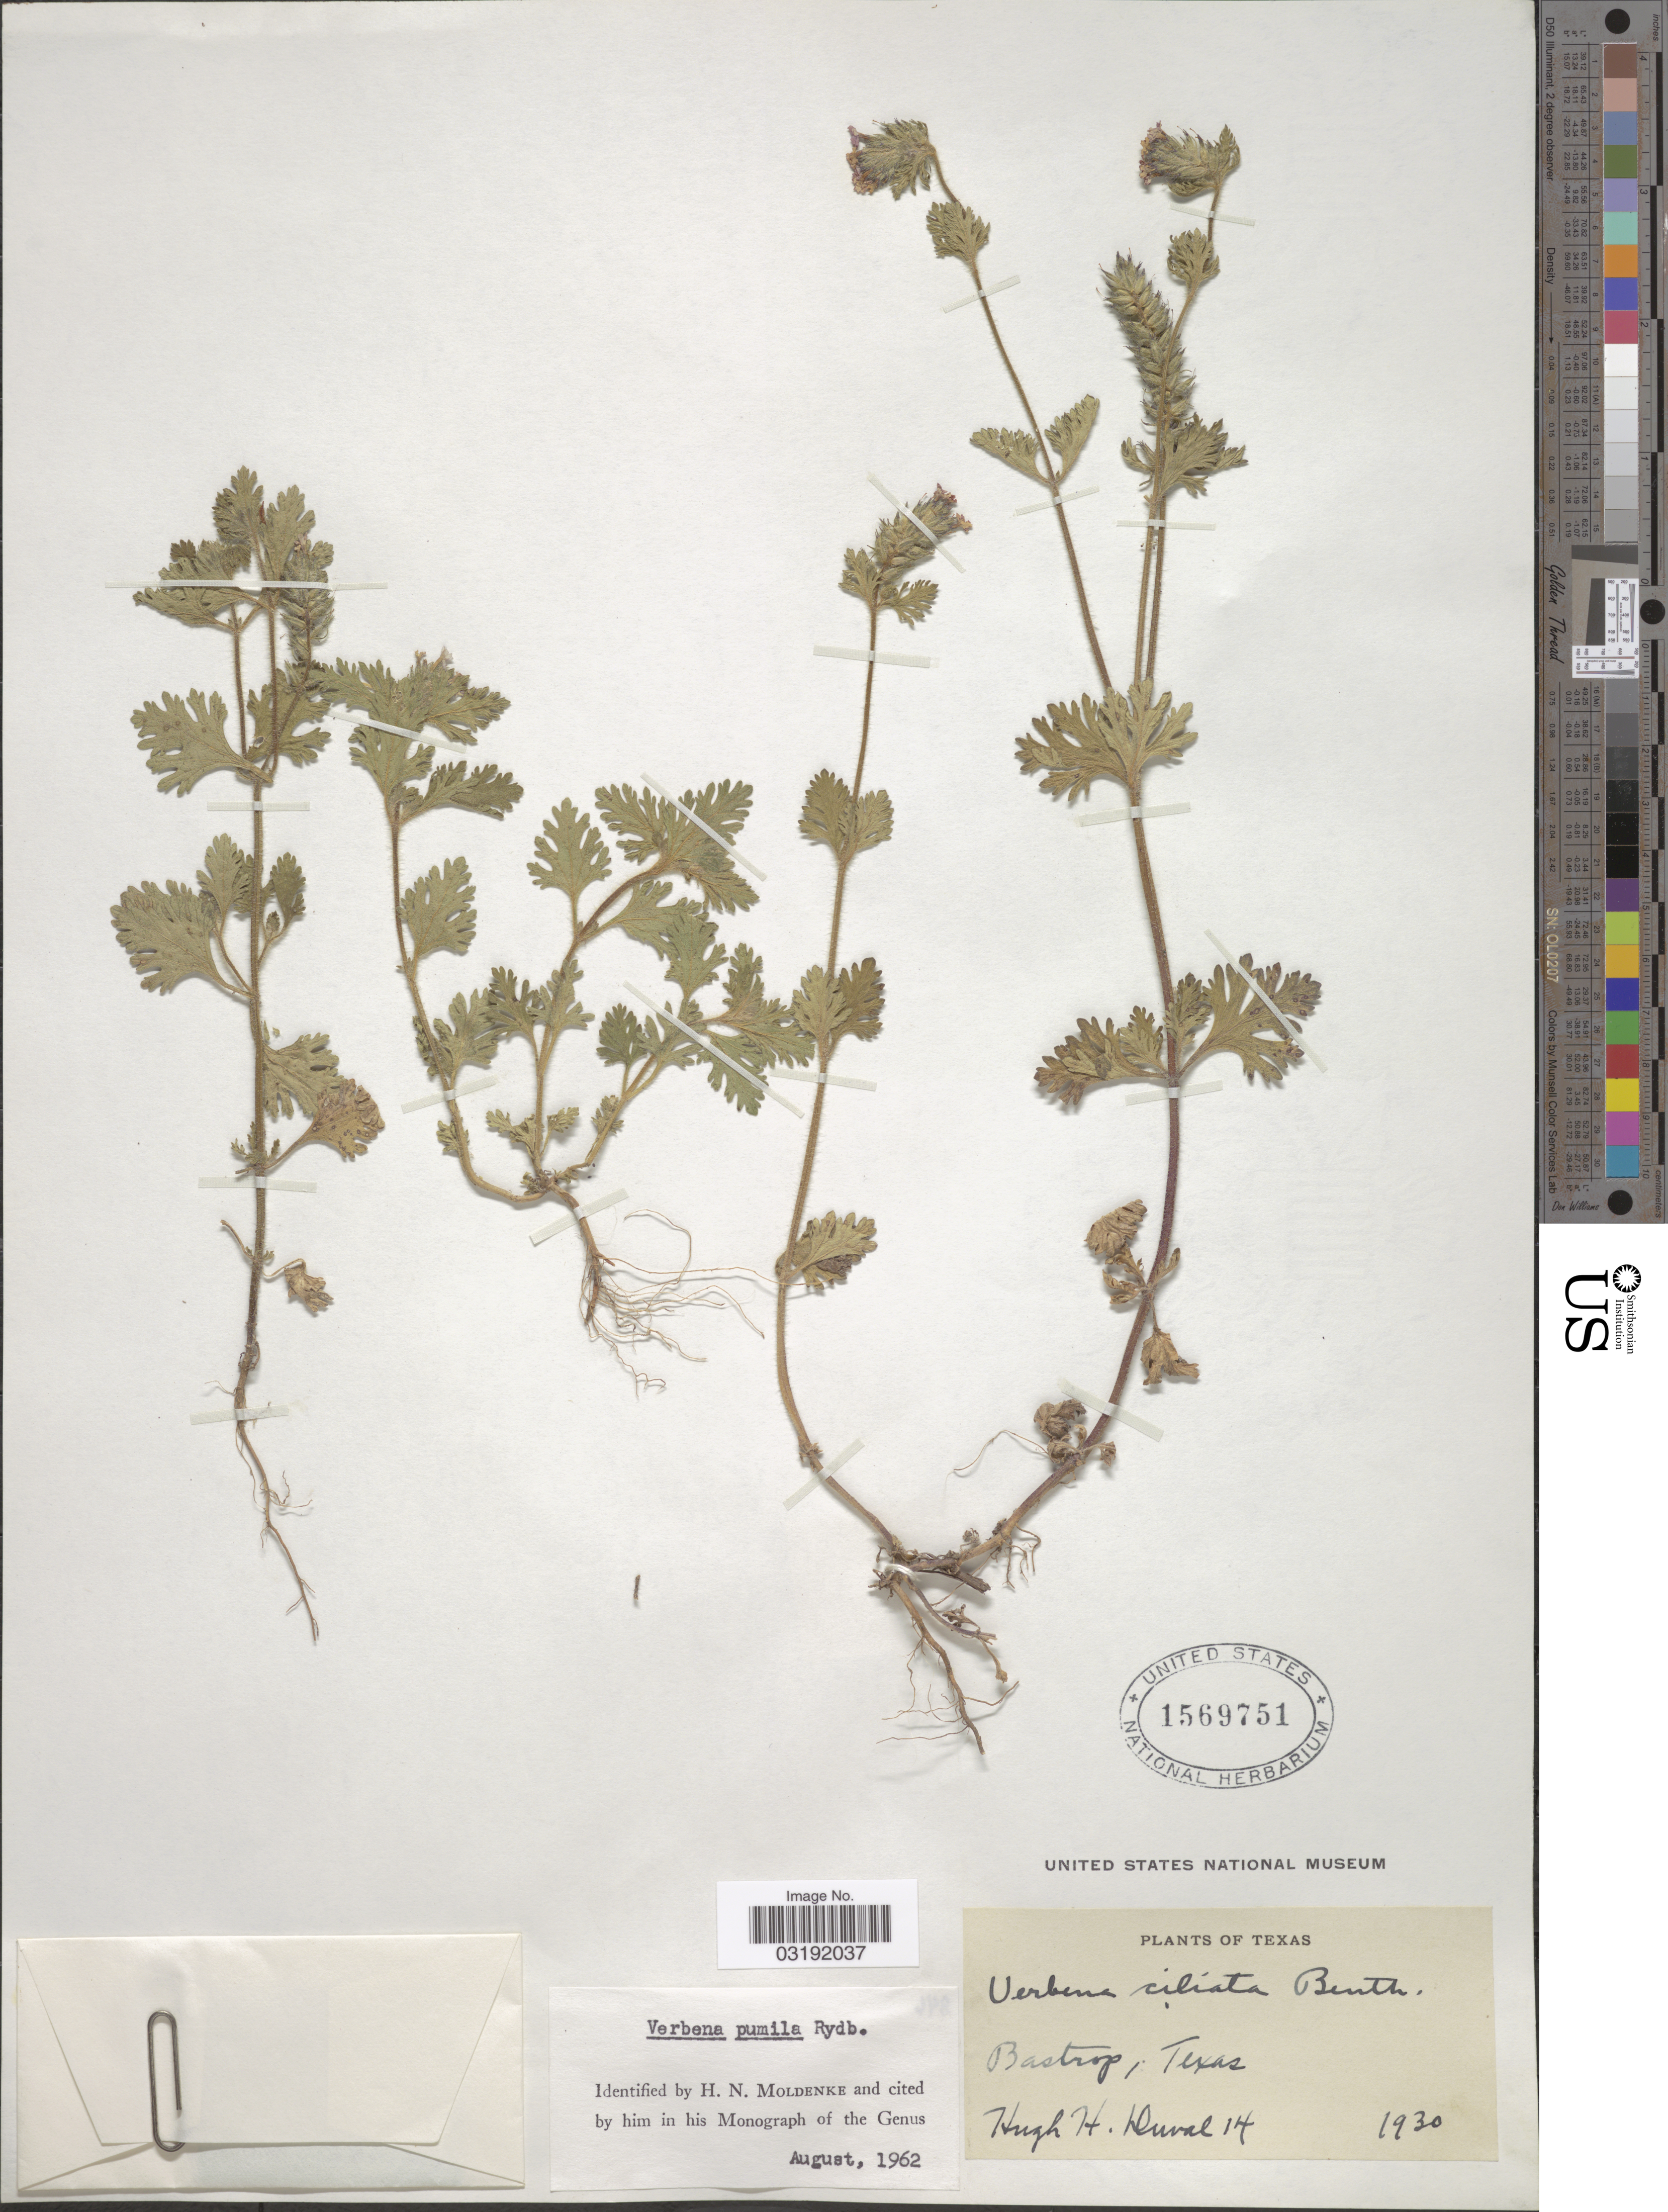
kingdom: Plantae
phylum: Tracheophyta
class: Magnoliopsida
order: Lamiales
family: Verbenaceae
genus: Verbena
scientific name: Verbena pumila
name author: Rydb.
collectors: H. Duval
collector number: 14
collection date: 1930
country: United States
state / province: Texas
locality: Bastrop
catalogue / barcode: US 1569751